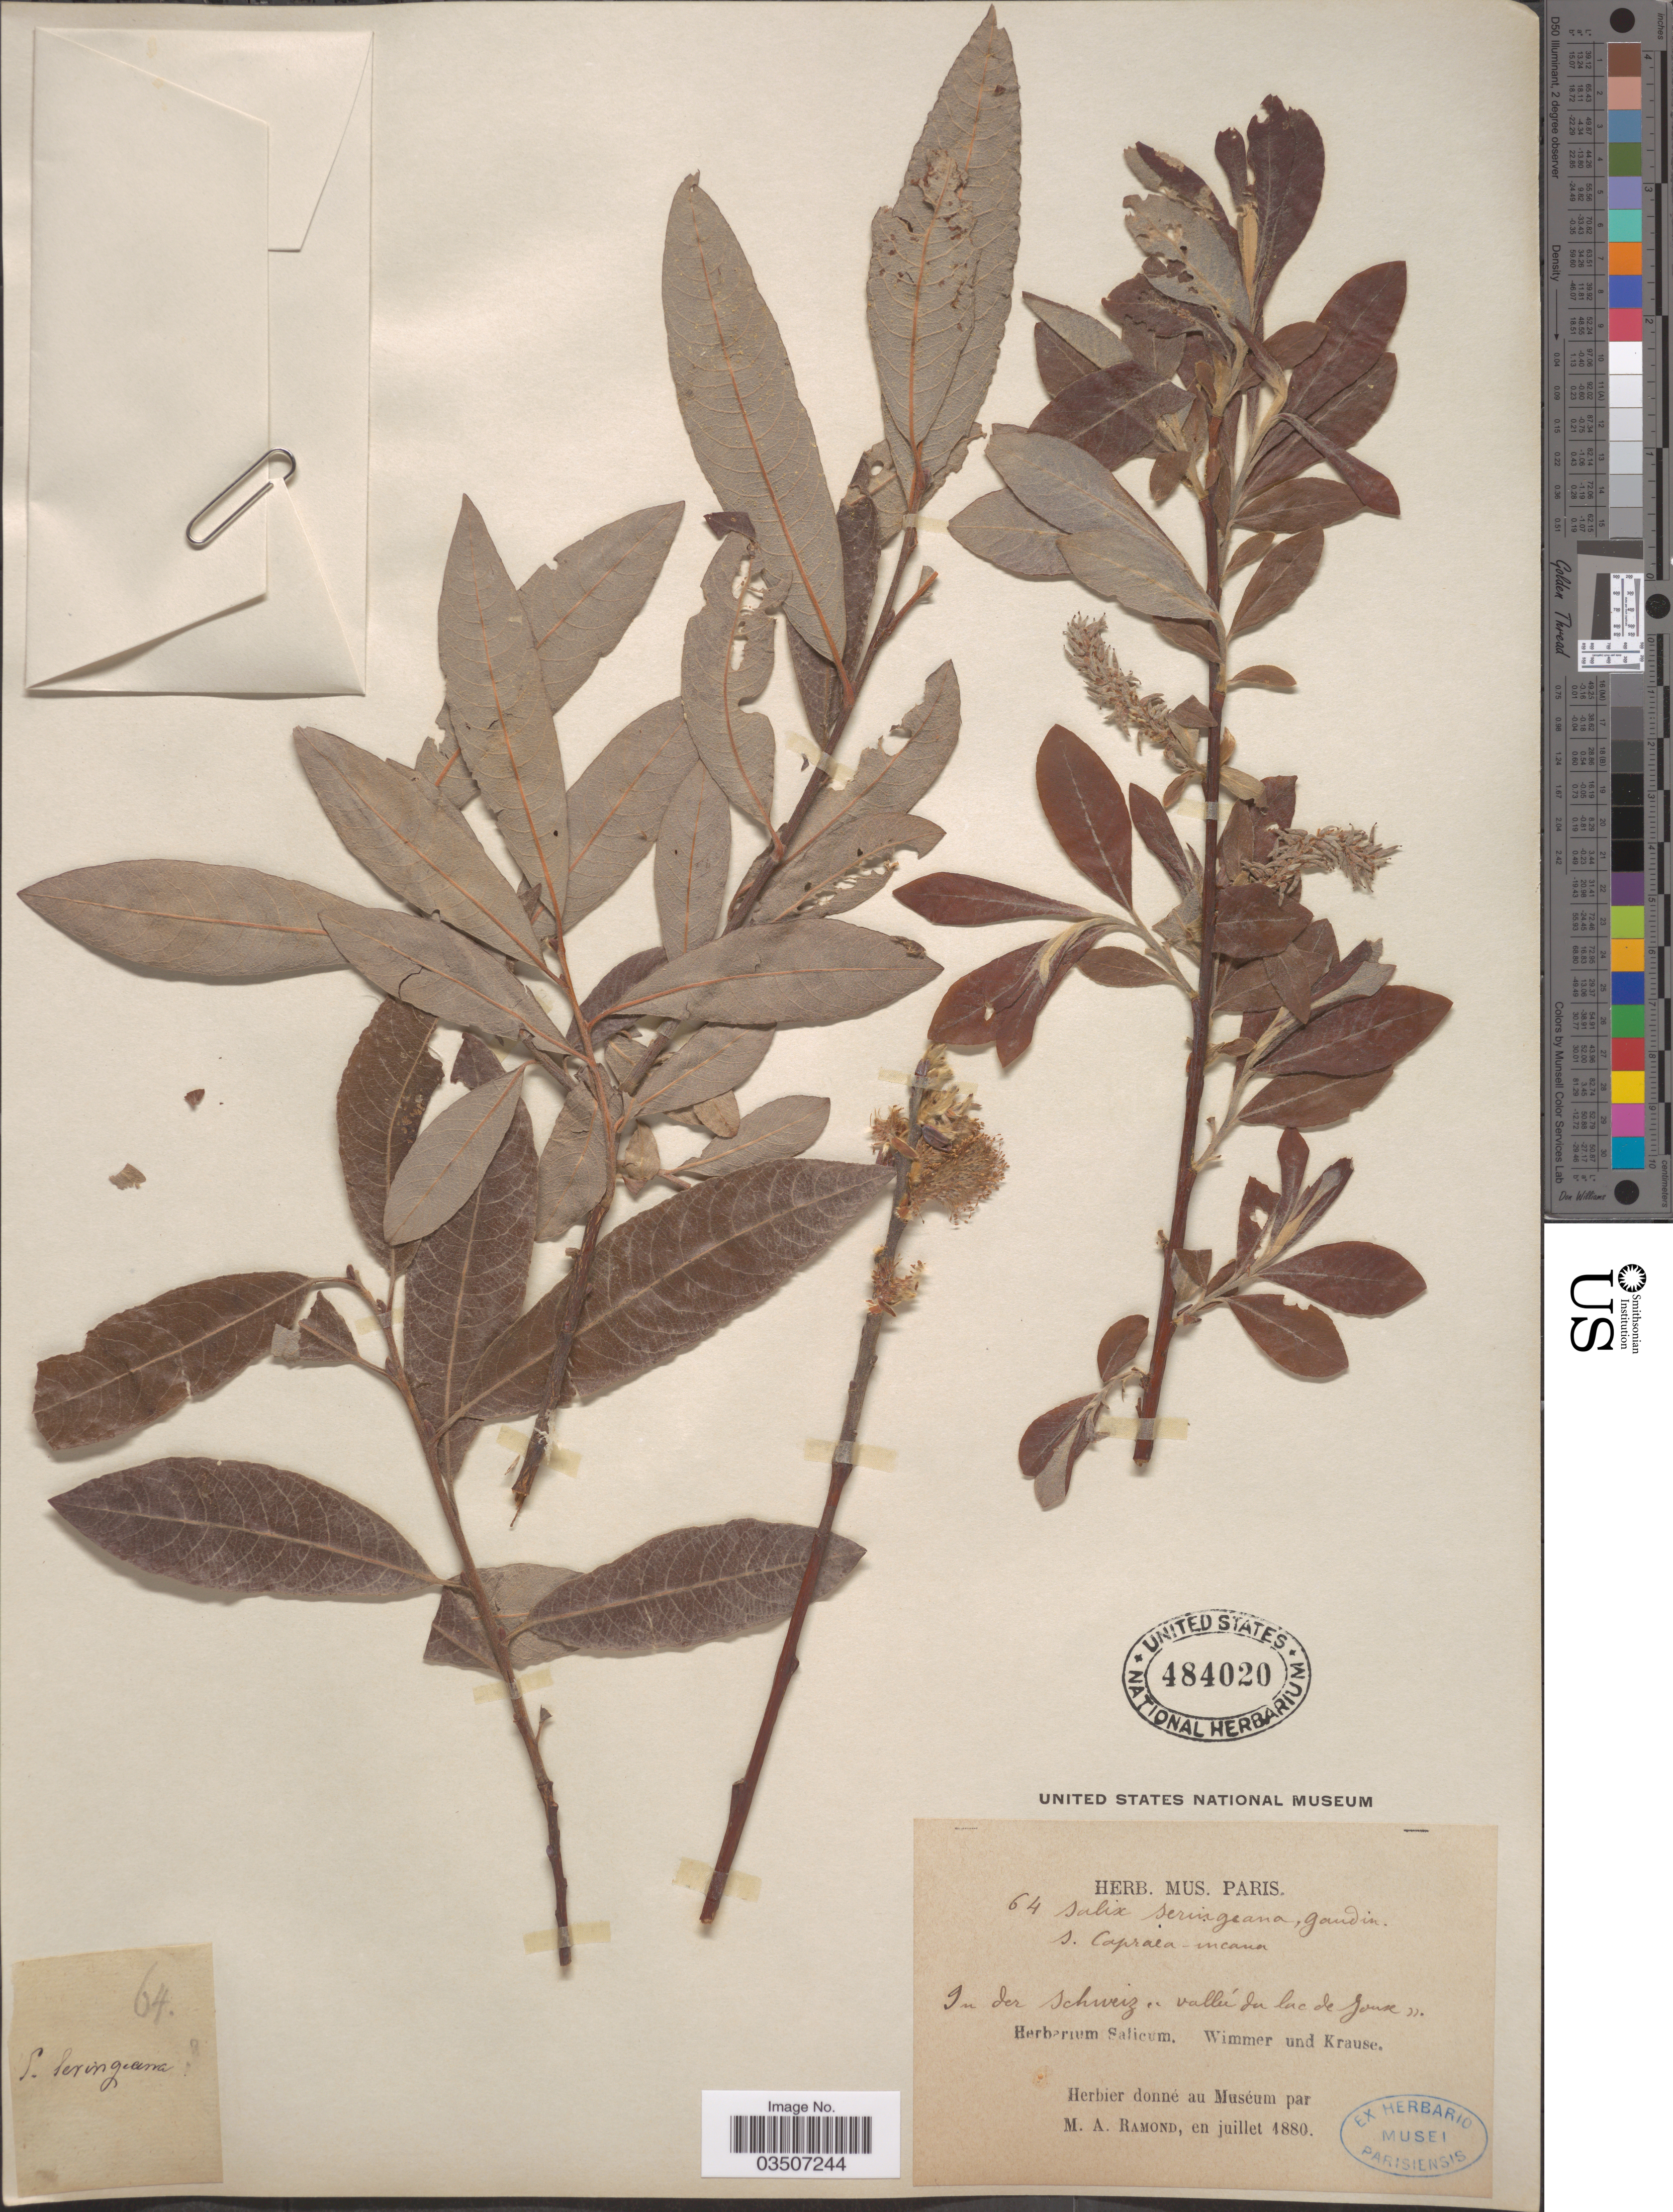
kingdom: Plantae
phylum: Tracheophyta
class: Magnoliopsida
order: Malpighiales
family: Salicaceae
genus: Salix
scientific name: Salix seringiana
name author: Gaudin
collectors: Wimmer & -- Krause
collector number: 64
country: Switzerland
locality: In der Schweiz, vallée du lac de Joux.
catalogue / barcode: US 484020